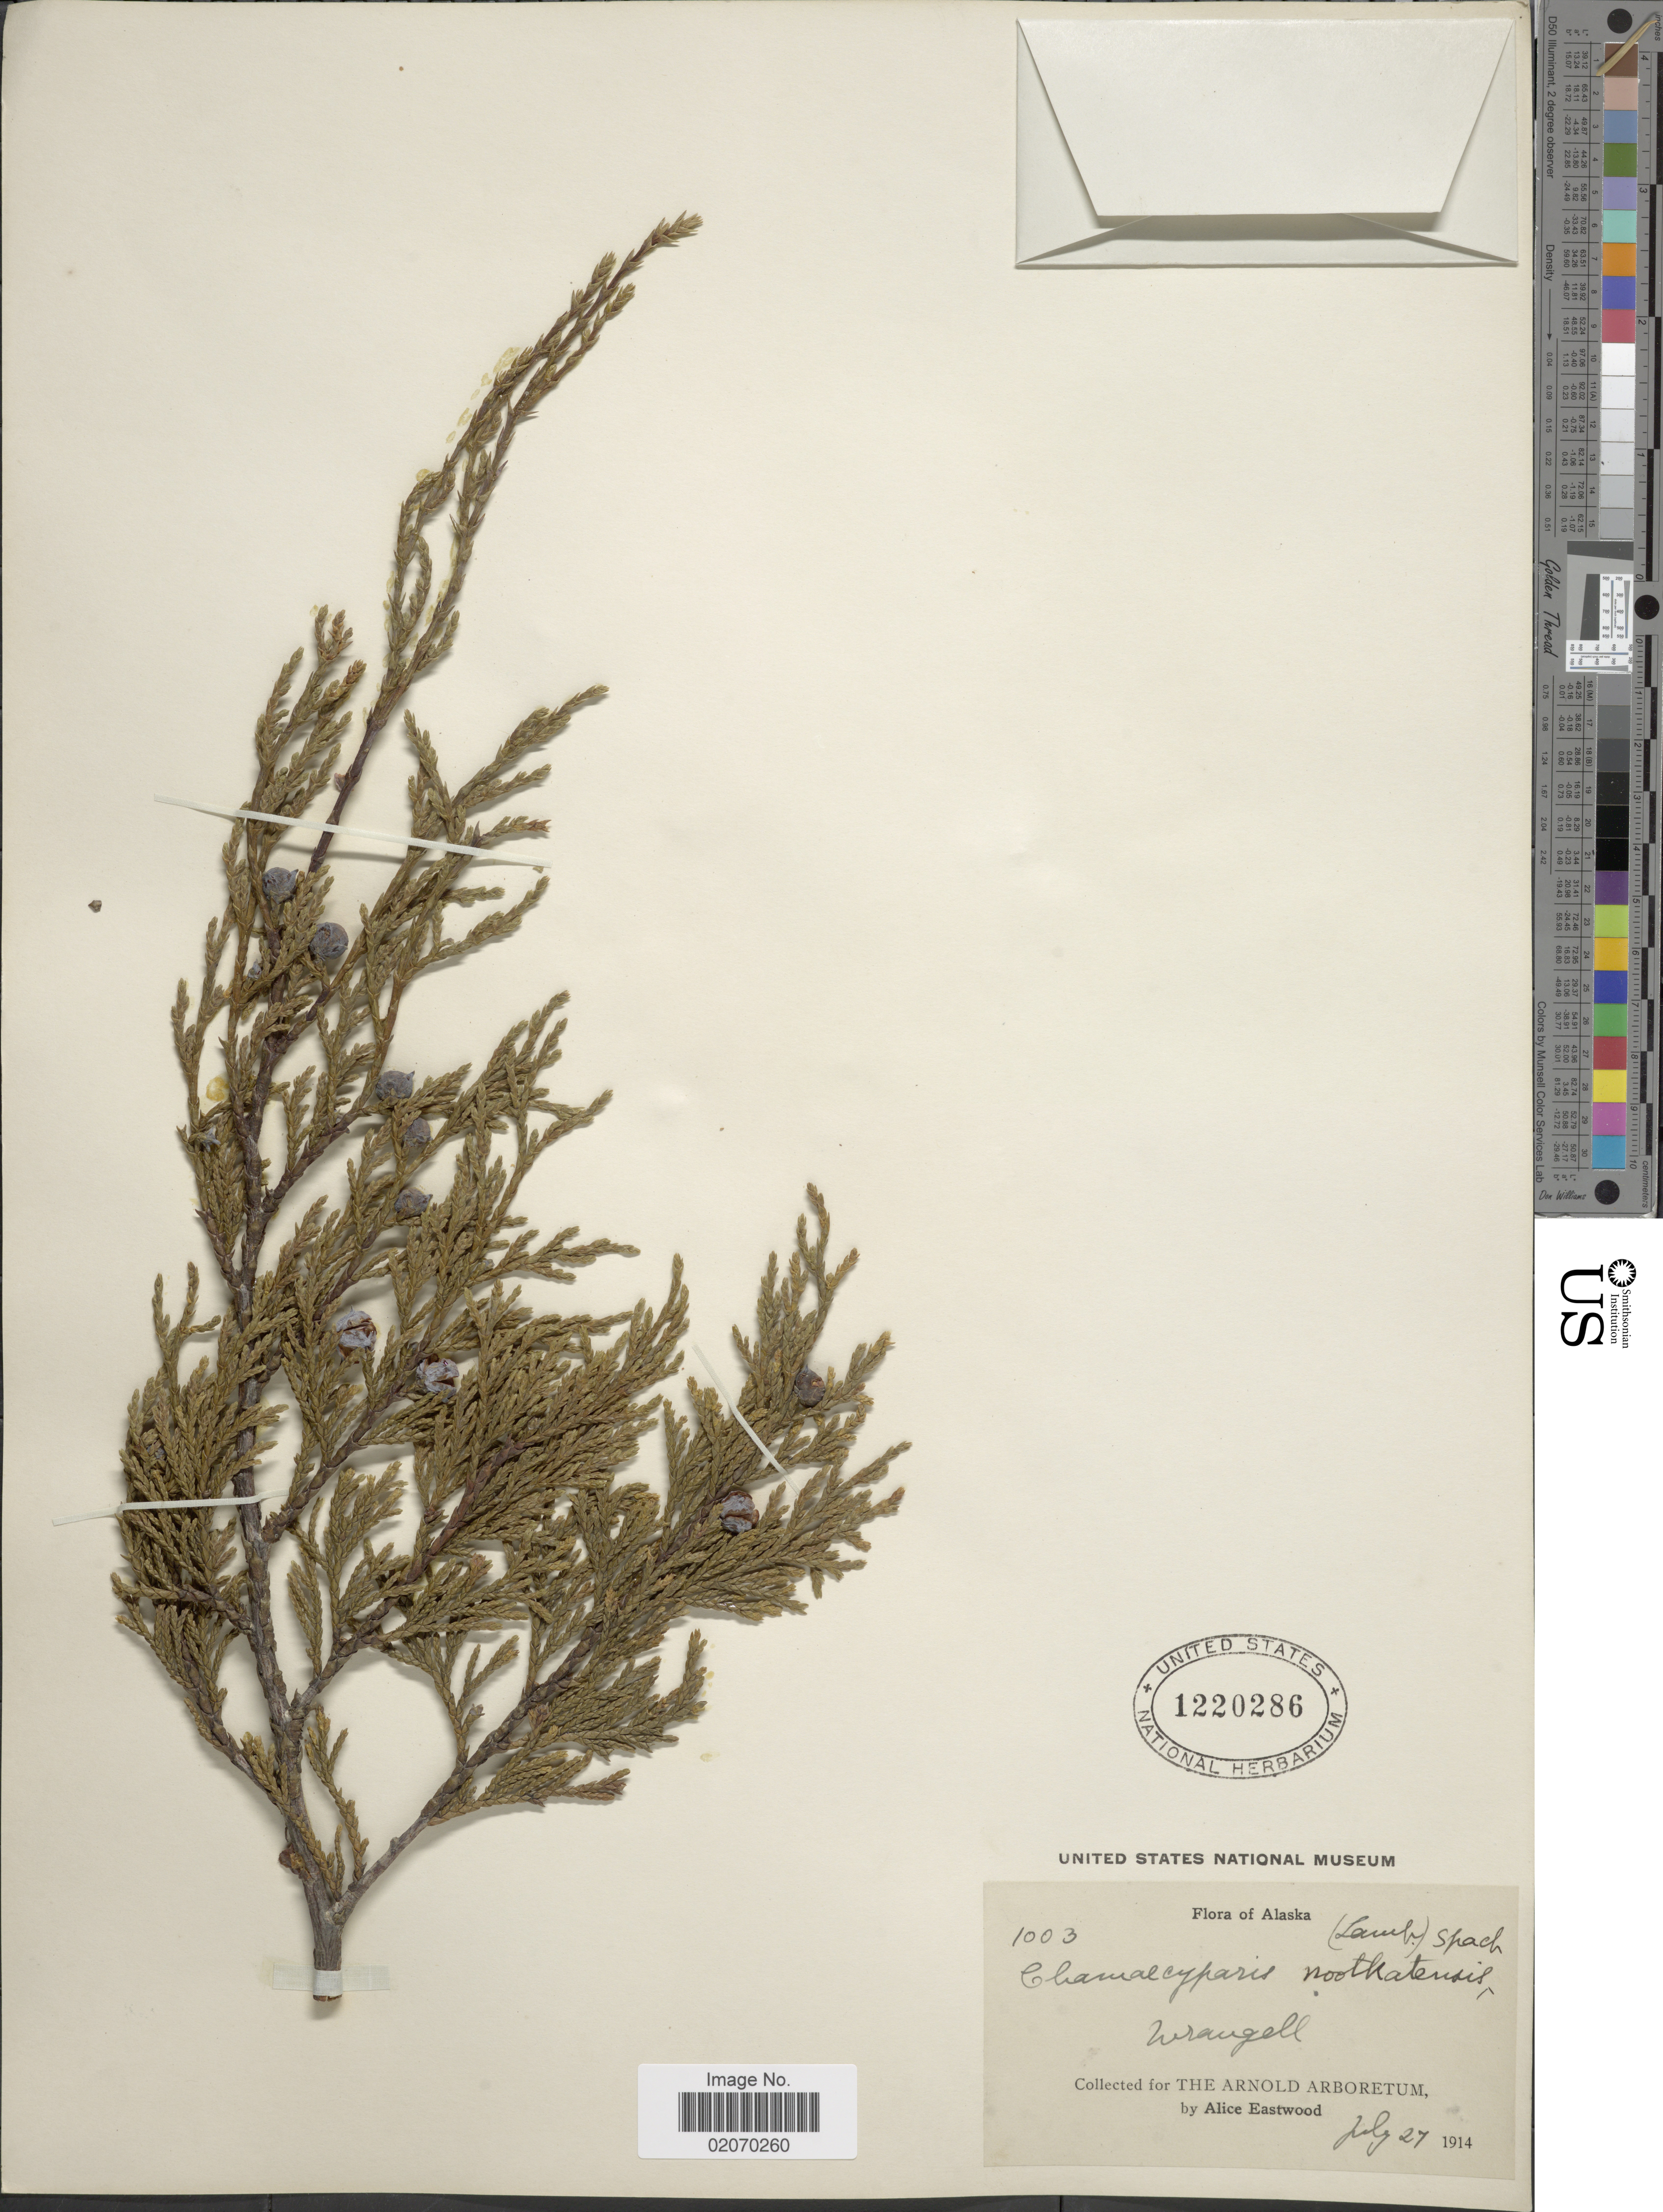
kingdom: Plantae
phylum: Tracheophyta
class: Pinopsida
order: Pinales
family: Cupressaceae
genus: Chamaecyparis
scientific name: Chamaecyparis nootkatensis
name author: (D. Don) Spach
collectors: A. Eastwood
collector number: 1003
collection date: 1914-07-27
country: United States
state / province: Alaska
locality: Wrangell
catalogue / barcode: US 1220286